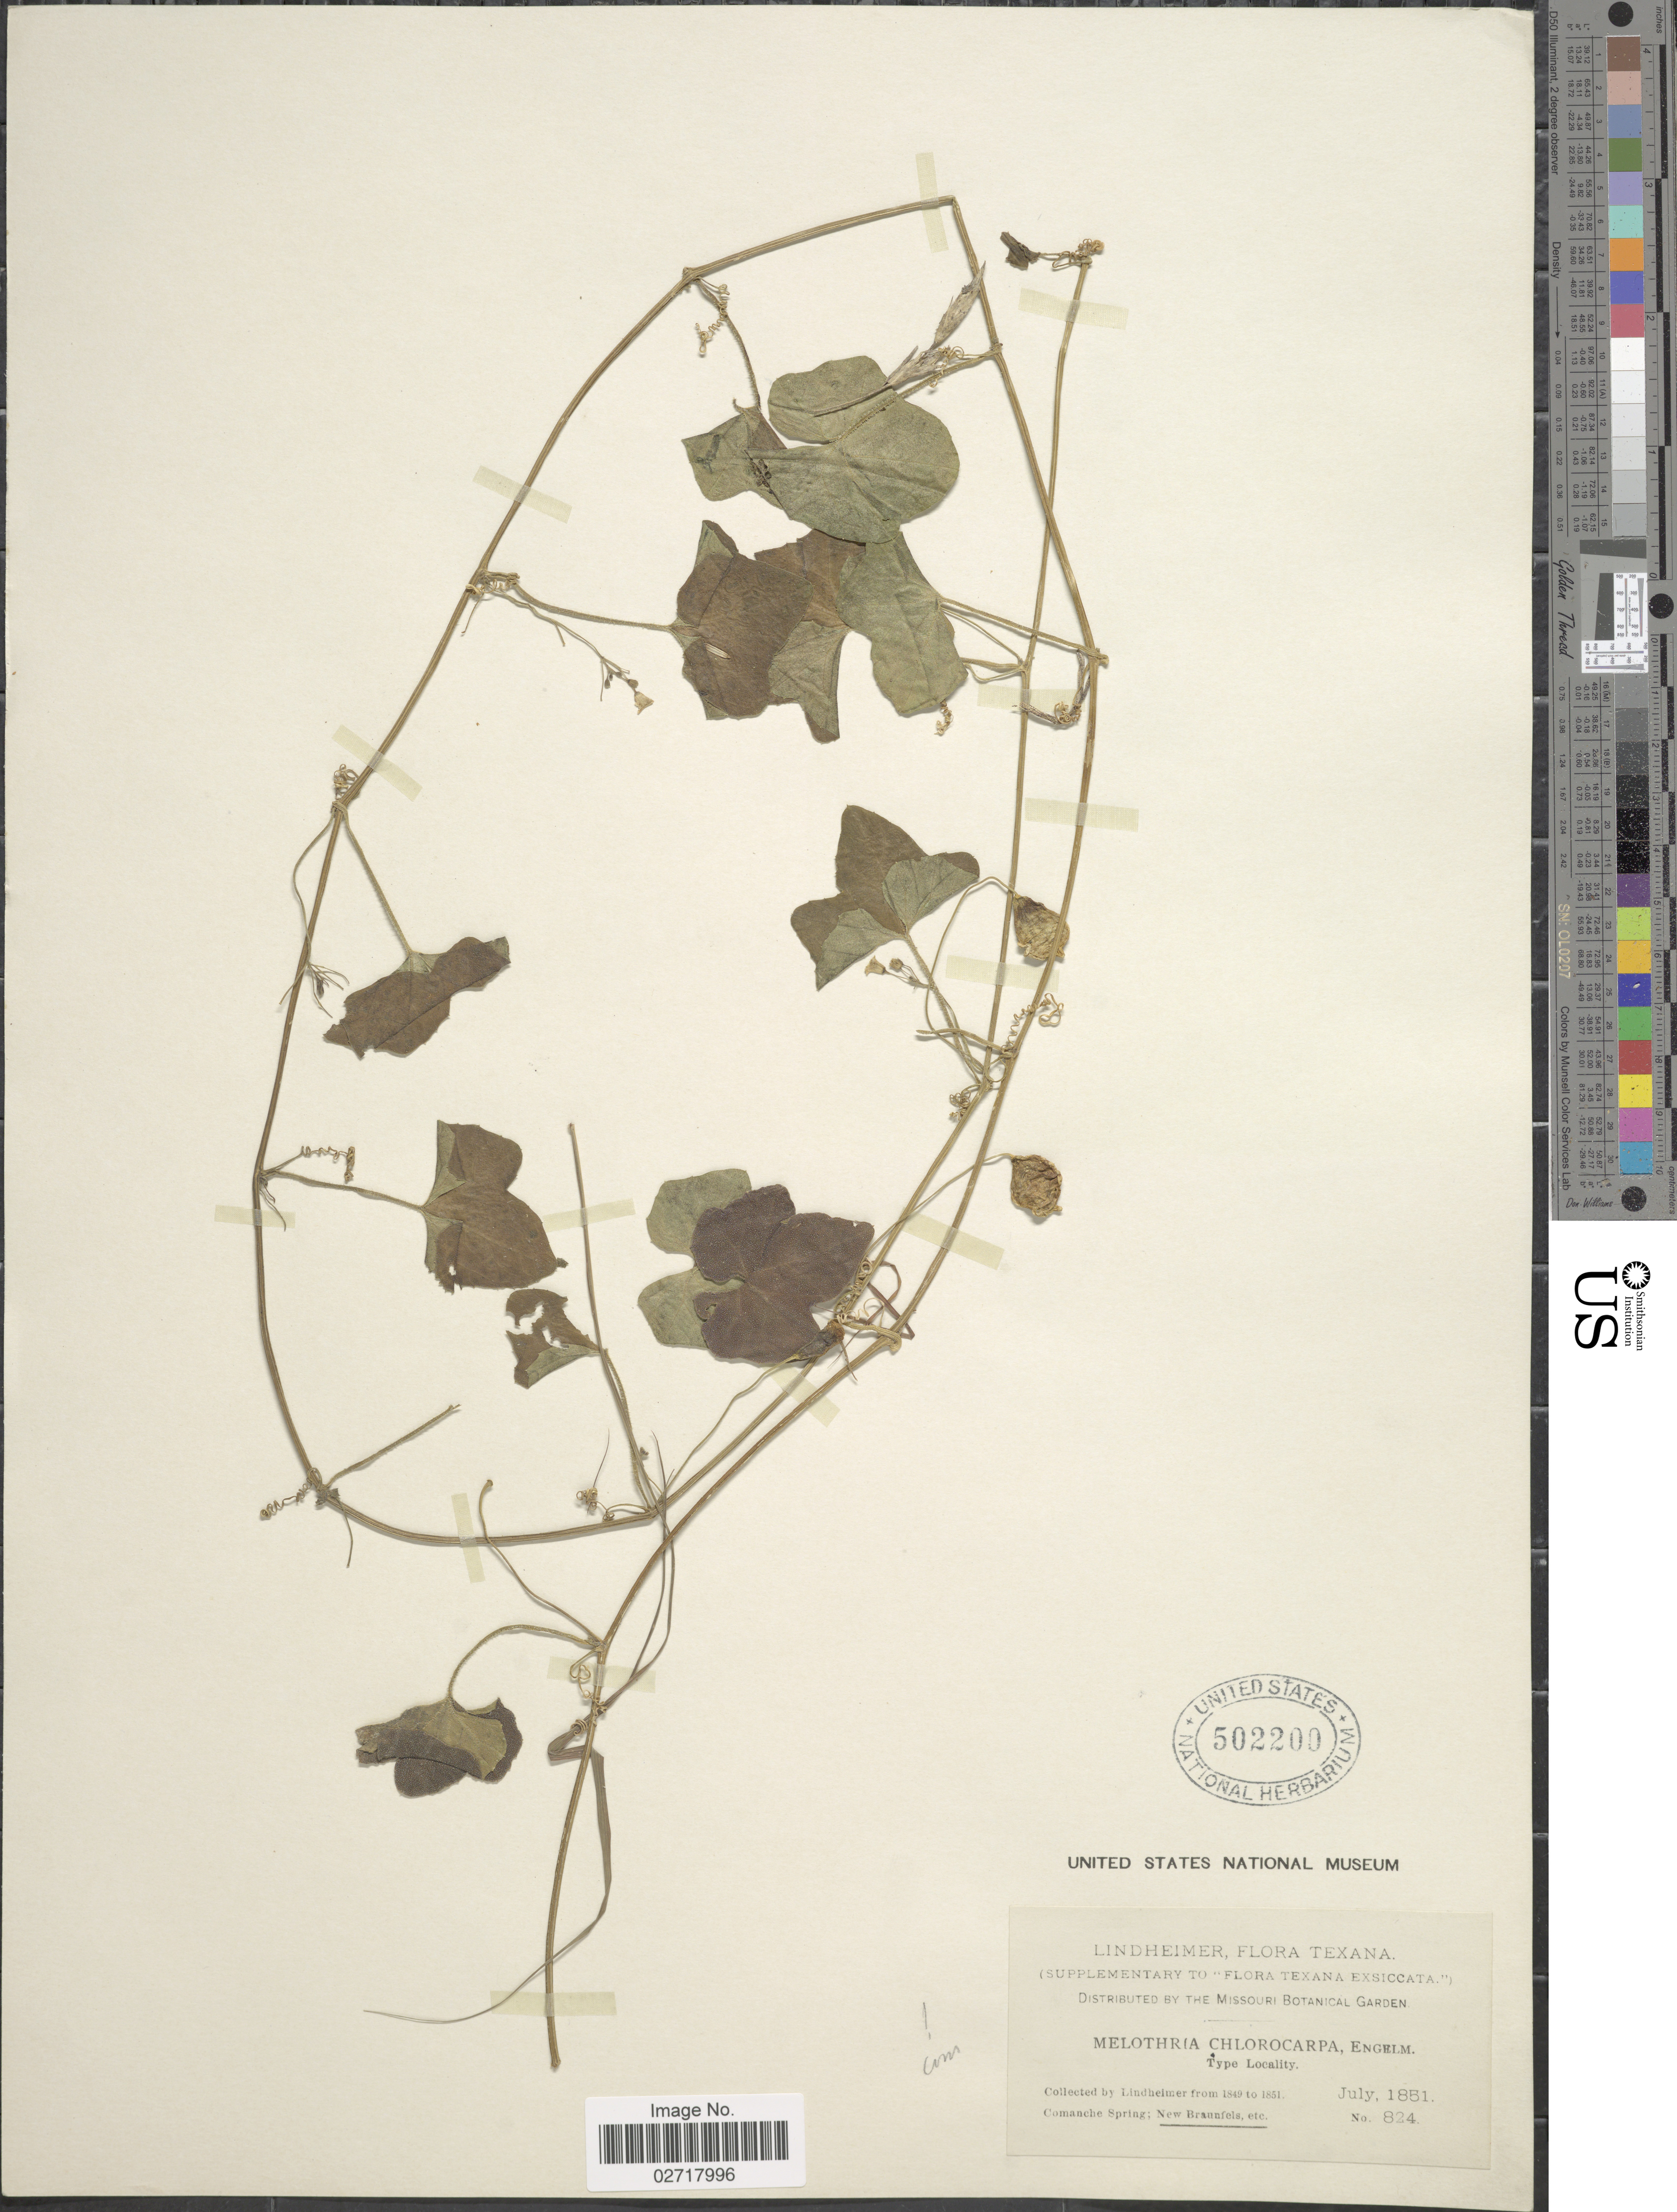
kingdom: Plantae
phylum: Tracheophyta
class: Magnoliopsida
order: Cucurbitales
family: Cucurbitaceae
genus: Melothria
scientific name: Melothria pendula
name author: L.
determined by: Strong, Mark T., (BOT), Smithsonian Institution - National Museum of Natural History (UNITED STATES)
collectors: F. J. Lindheimer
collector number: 824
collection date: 1851-07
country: United States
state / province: Texas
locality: Comanche Springs; New Braunfels, etc.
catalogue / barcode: US 502200